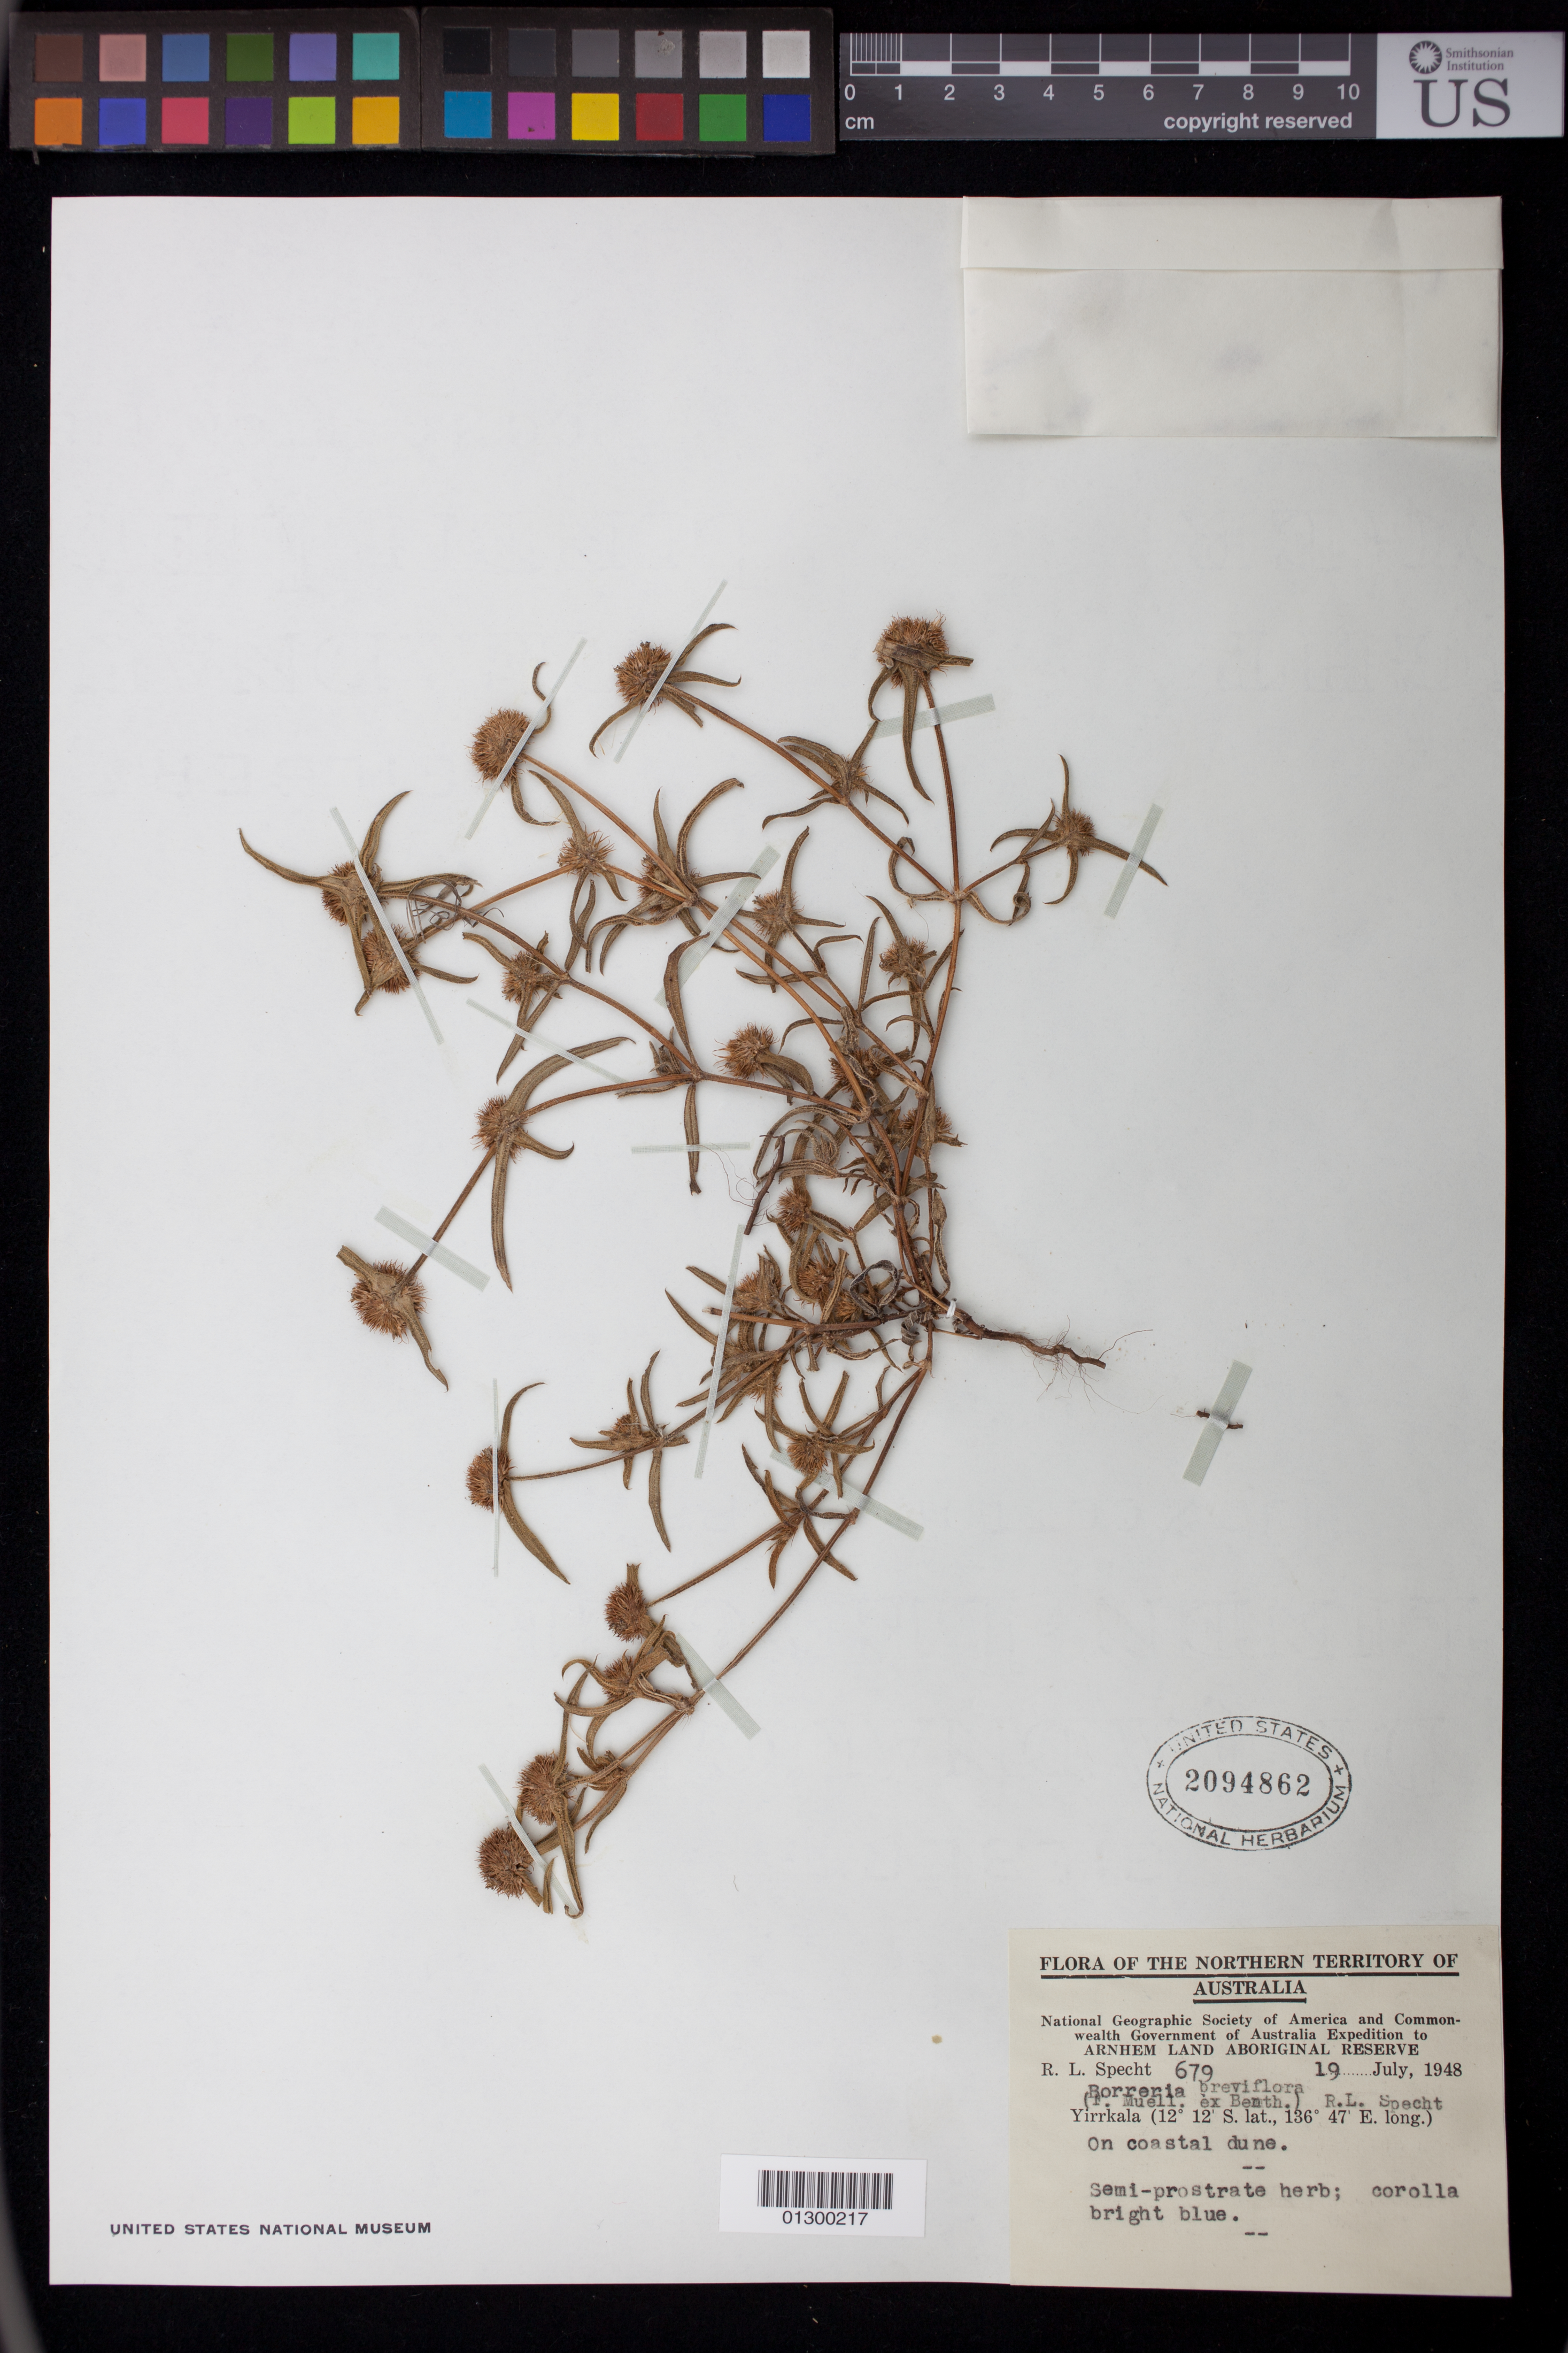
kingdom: Plantae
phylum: Tracheophyta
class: Magnoliopsida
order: Gentianales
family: Rubiaceae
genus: Borreria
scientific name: Borreria breviflora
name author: F. Muell. ex Benth.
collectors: R. L. Specht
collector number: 679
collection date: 1948-07-19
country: Australia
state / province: Northern Territory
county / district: East Arnhem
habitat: On coastal dune.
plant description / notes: Semi-prostrate herb; corolla bright blue.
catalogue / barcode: US 2094862